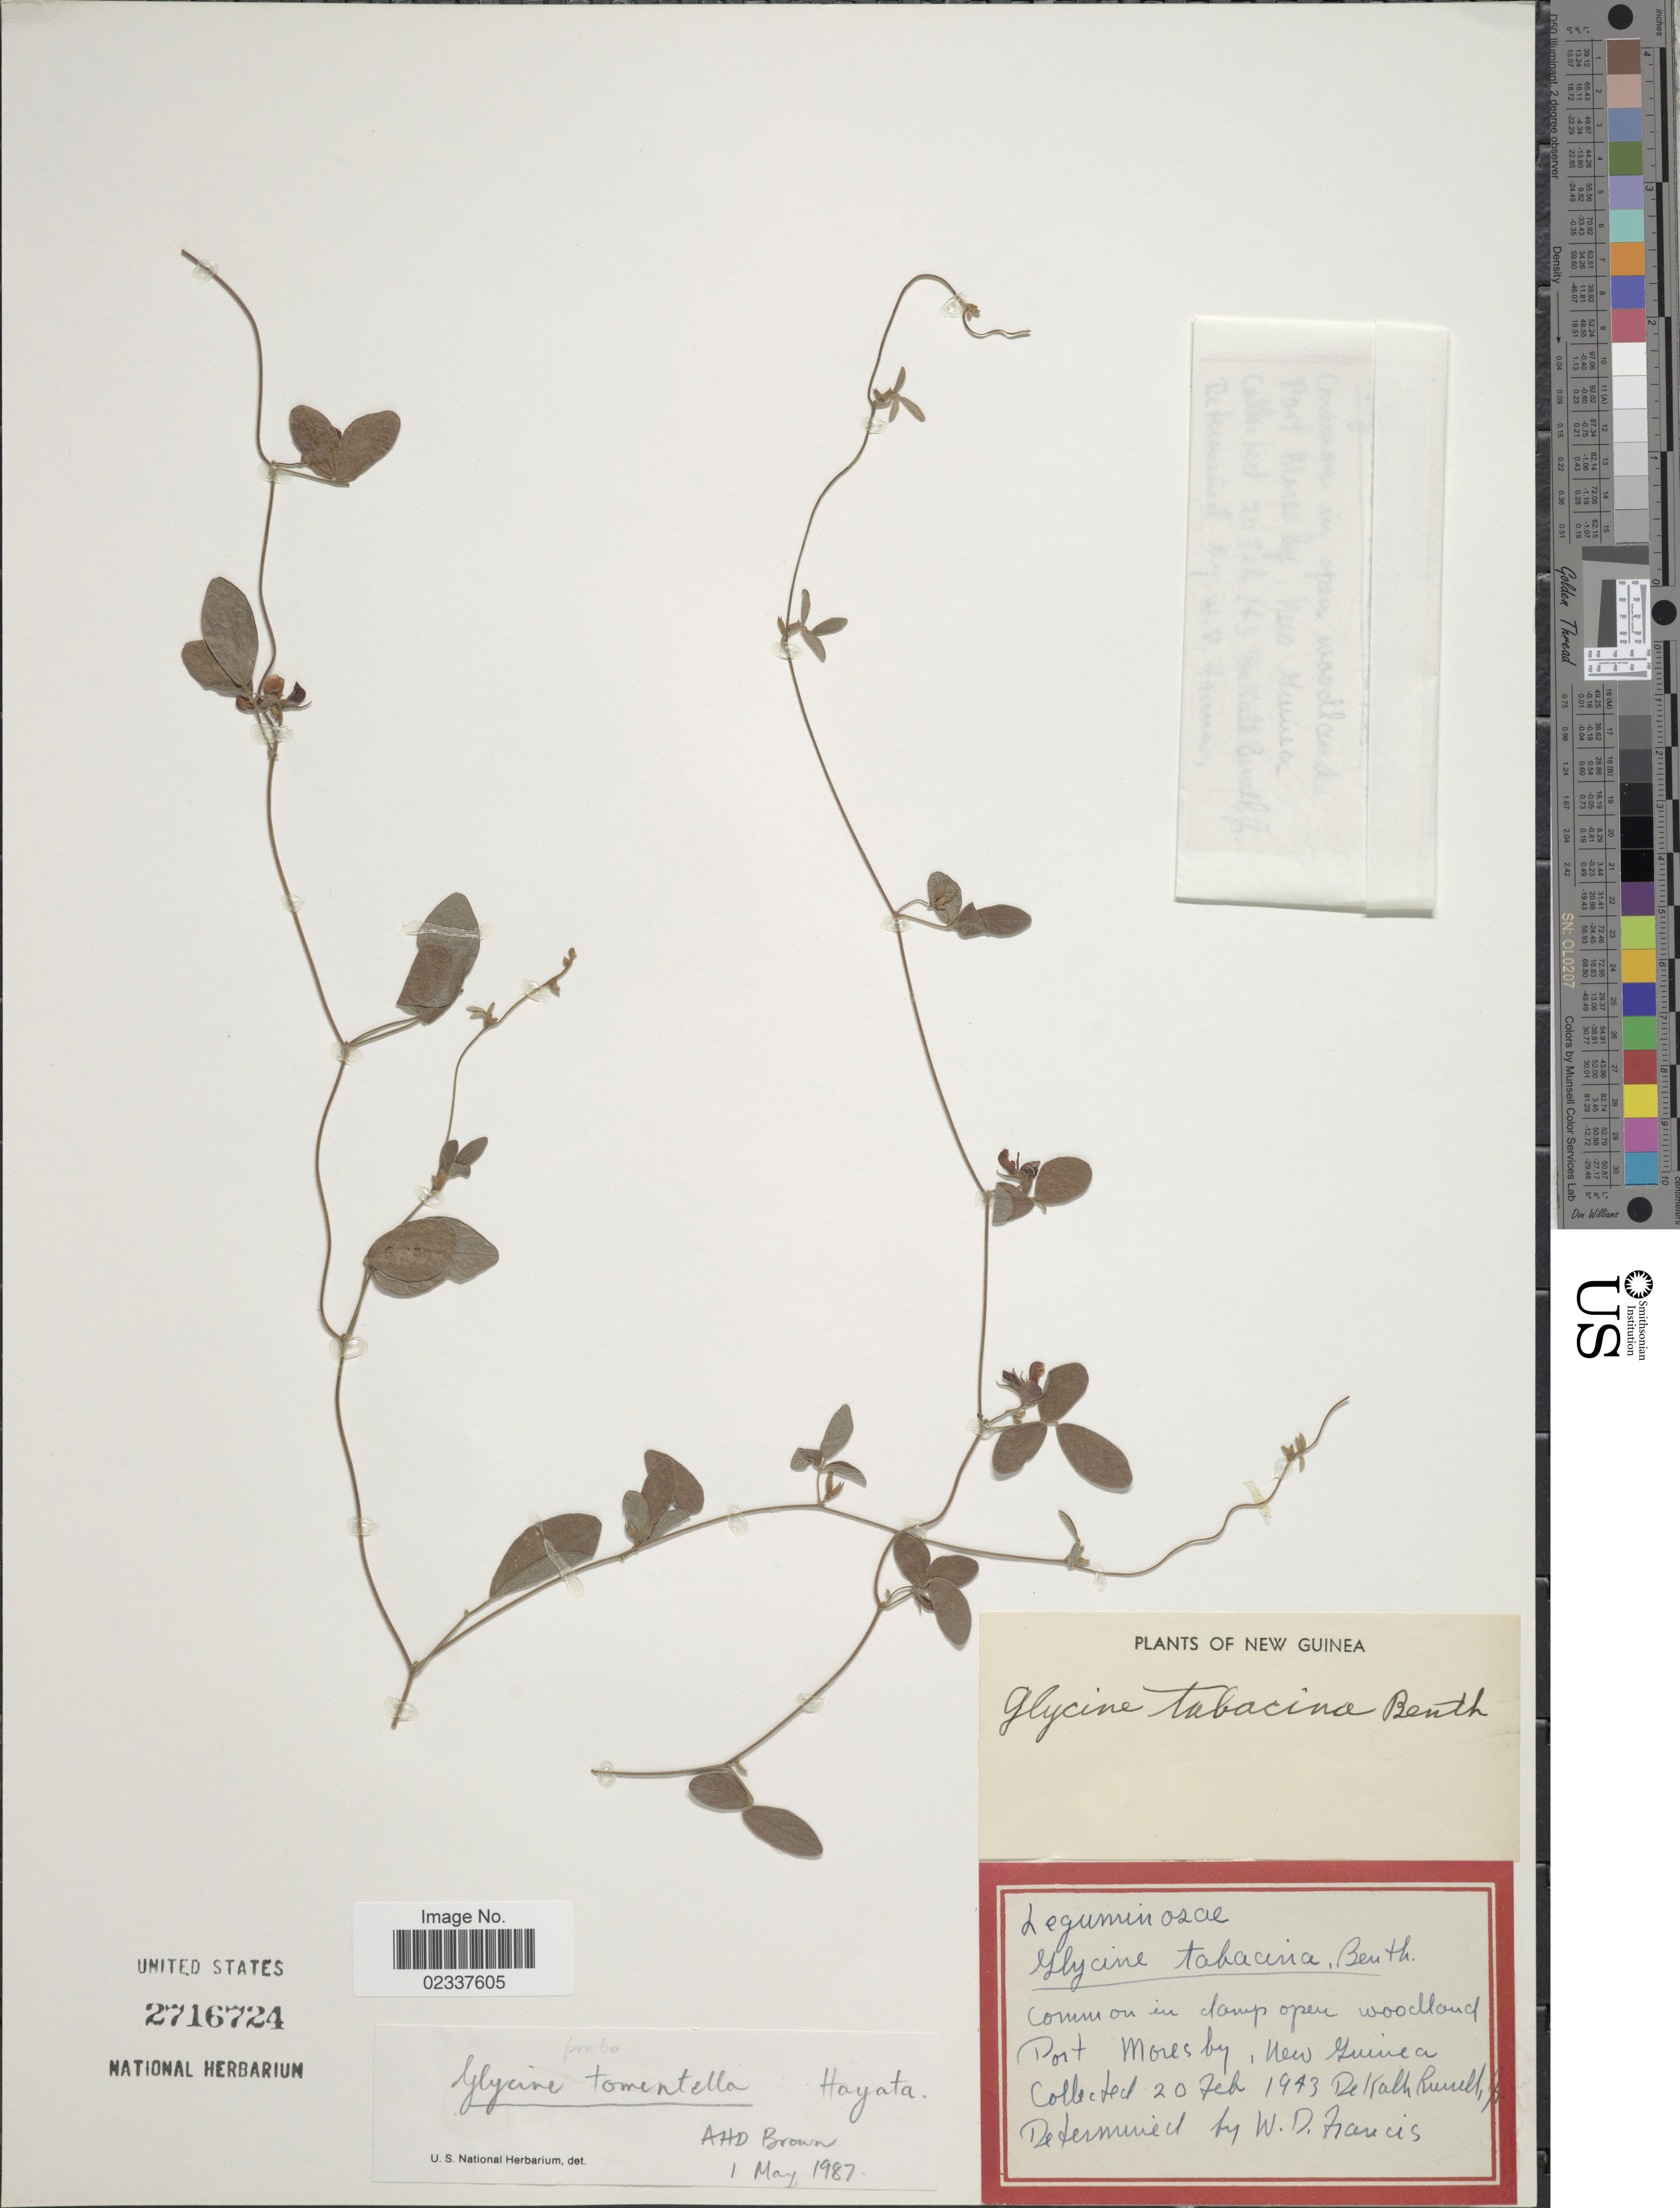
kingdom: Plantae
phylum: Tracheophyta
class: Magnoliopsida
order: Fabales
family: Fabaceae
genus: Glycine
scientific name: Glycine tomentella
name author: Hayata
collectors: D. K. Russell Jr.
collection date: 1943-02-20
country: Papua New Guinea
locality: New Guinea, Port Moseby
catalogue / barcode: US 2716724